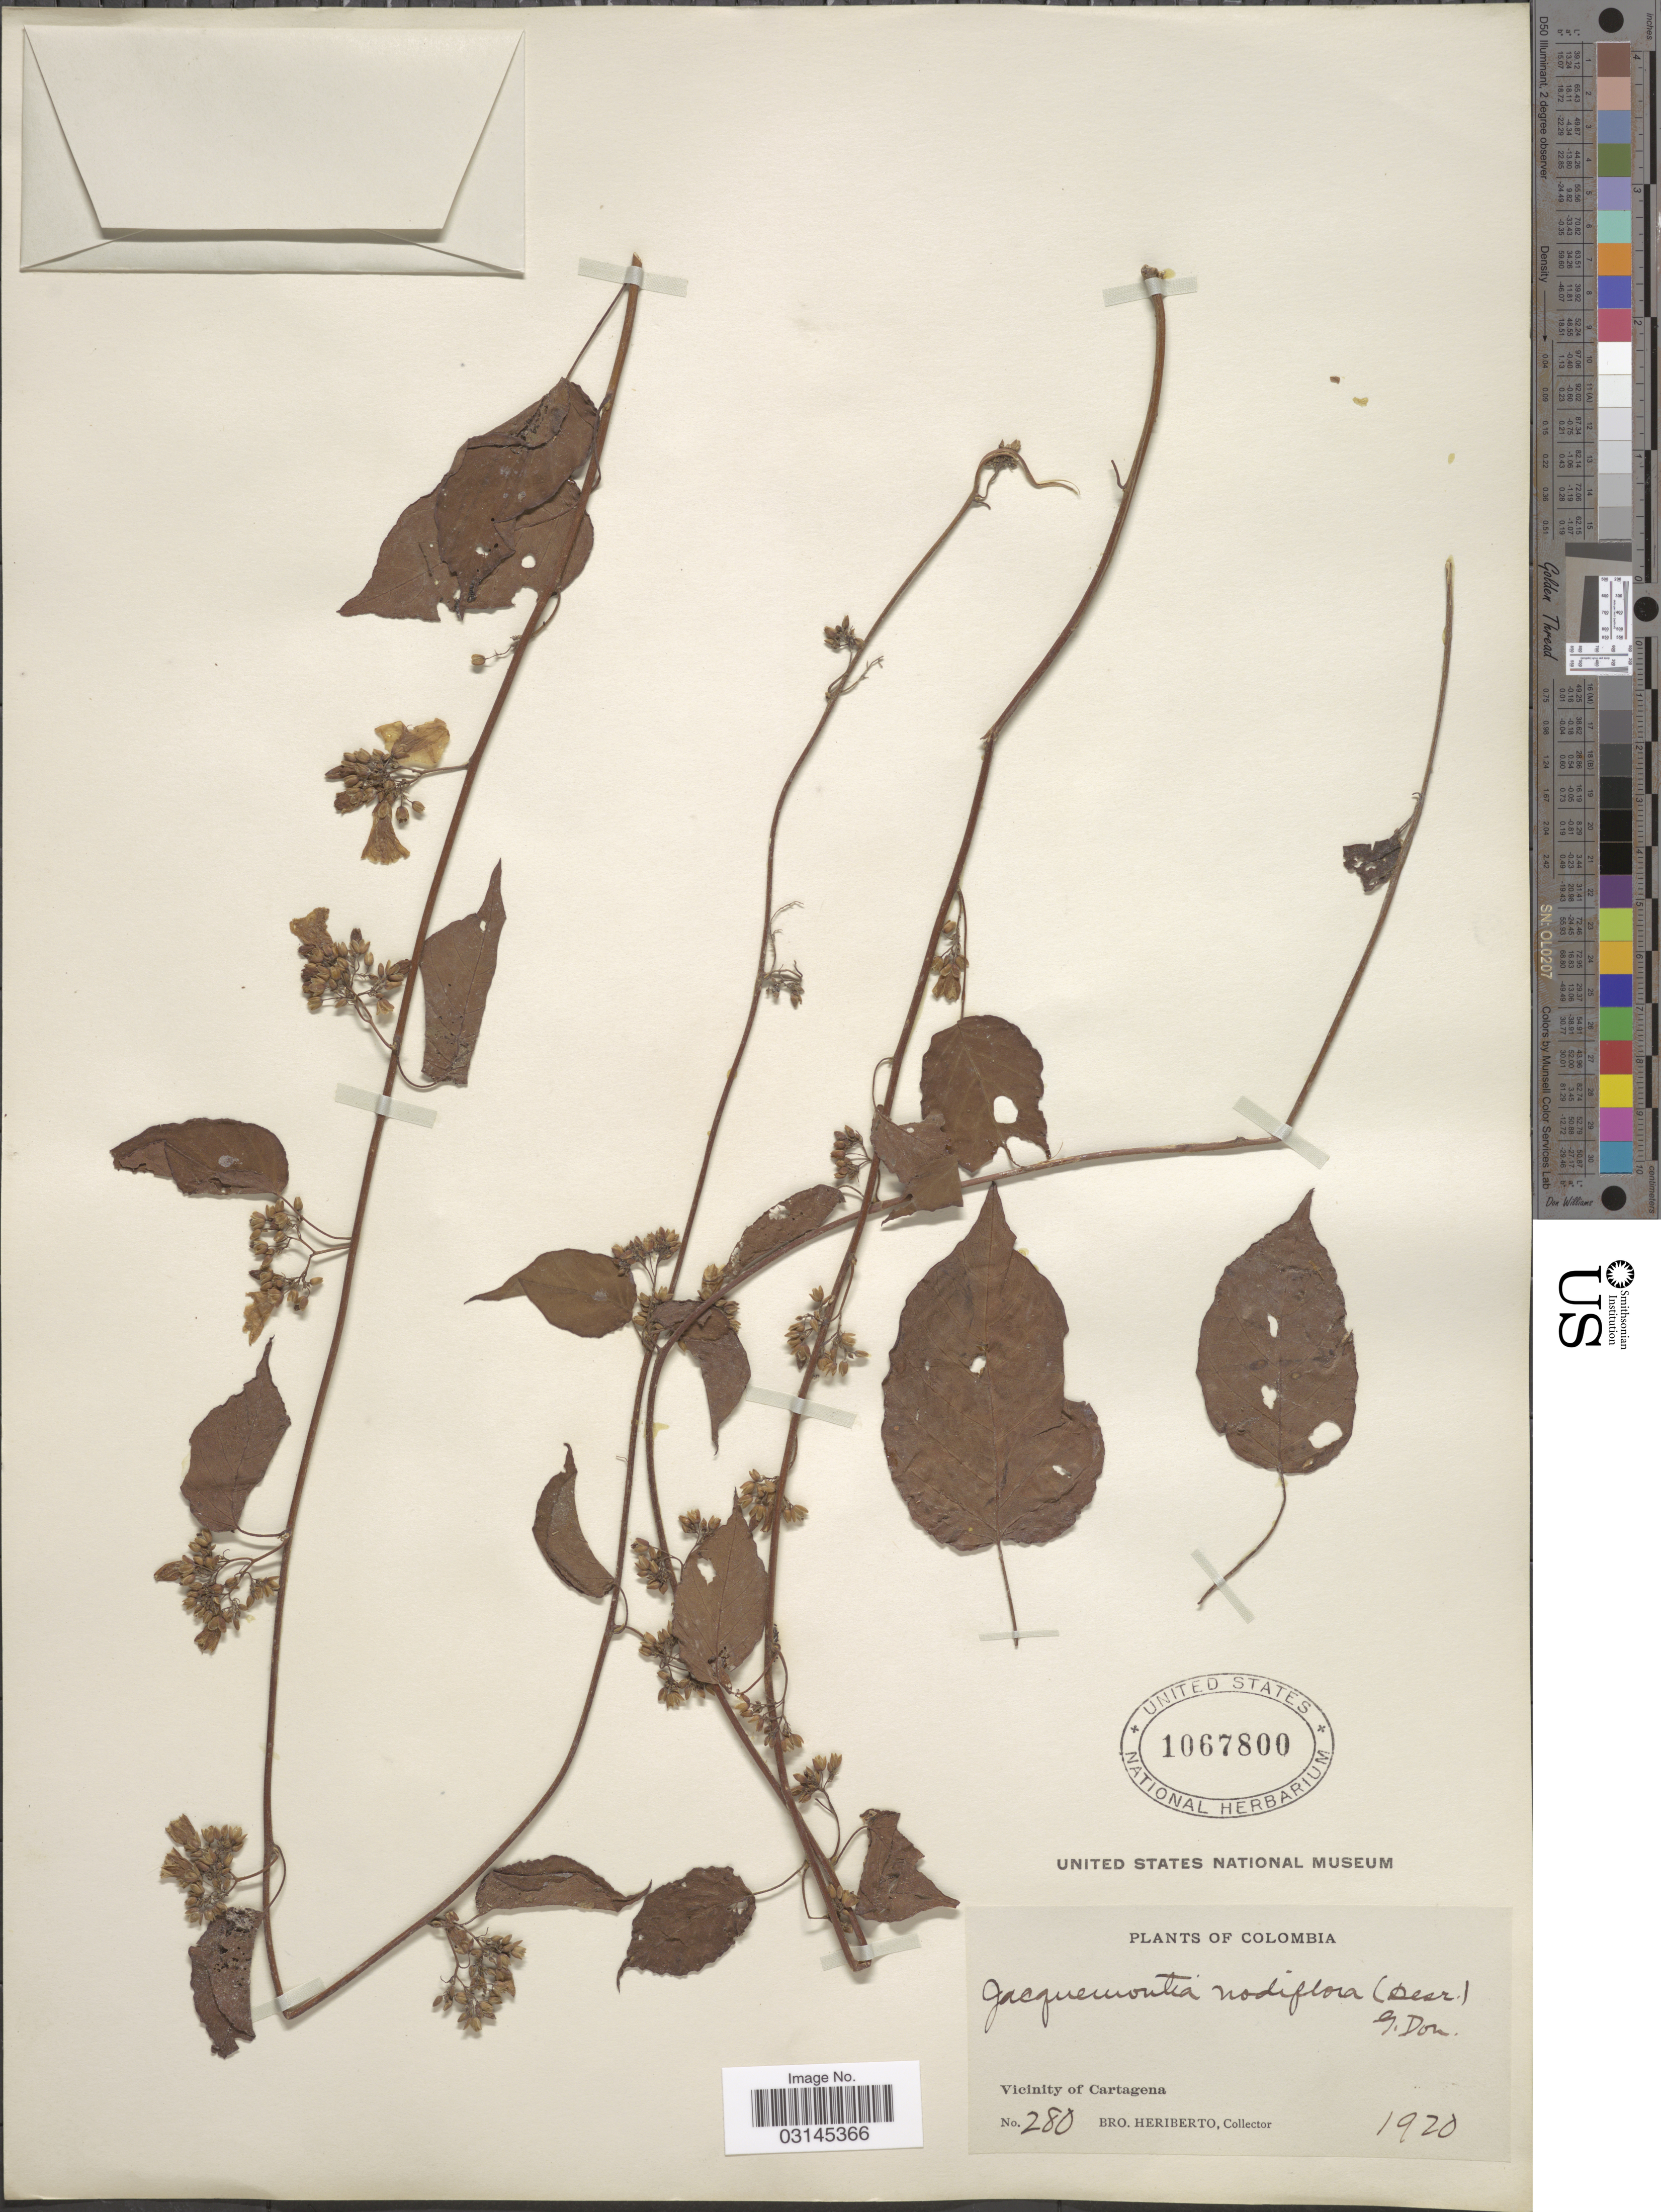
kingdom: Plantae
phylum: Tracheophyta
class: Magnoliopsida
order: Solanales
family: Convolvulaceae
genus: Convolvulus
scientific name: Convolvulus nodiflorus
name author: Desr.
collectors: B. Heriberto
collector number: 280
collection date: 1920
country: Colombia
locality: Vicinity of Cartagena.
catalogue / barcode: US 1067800